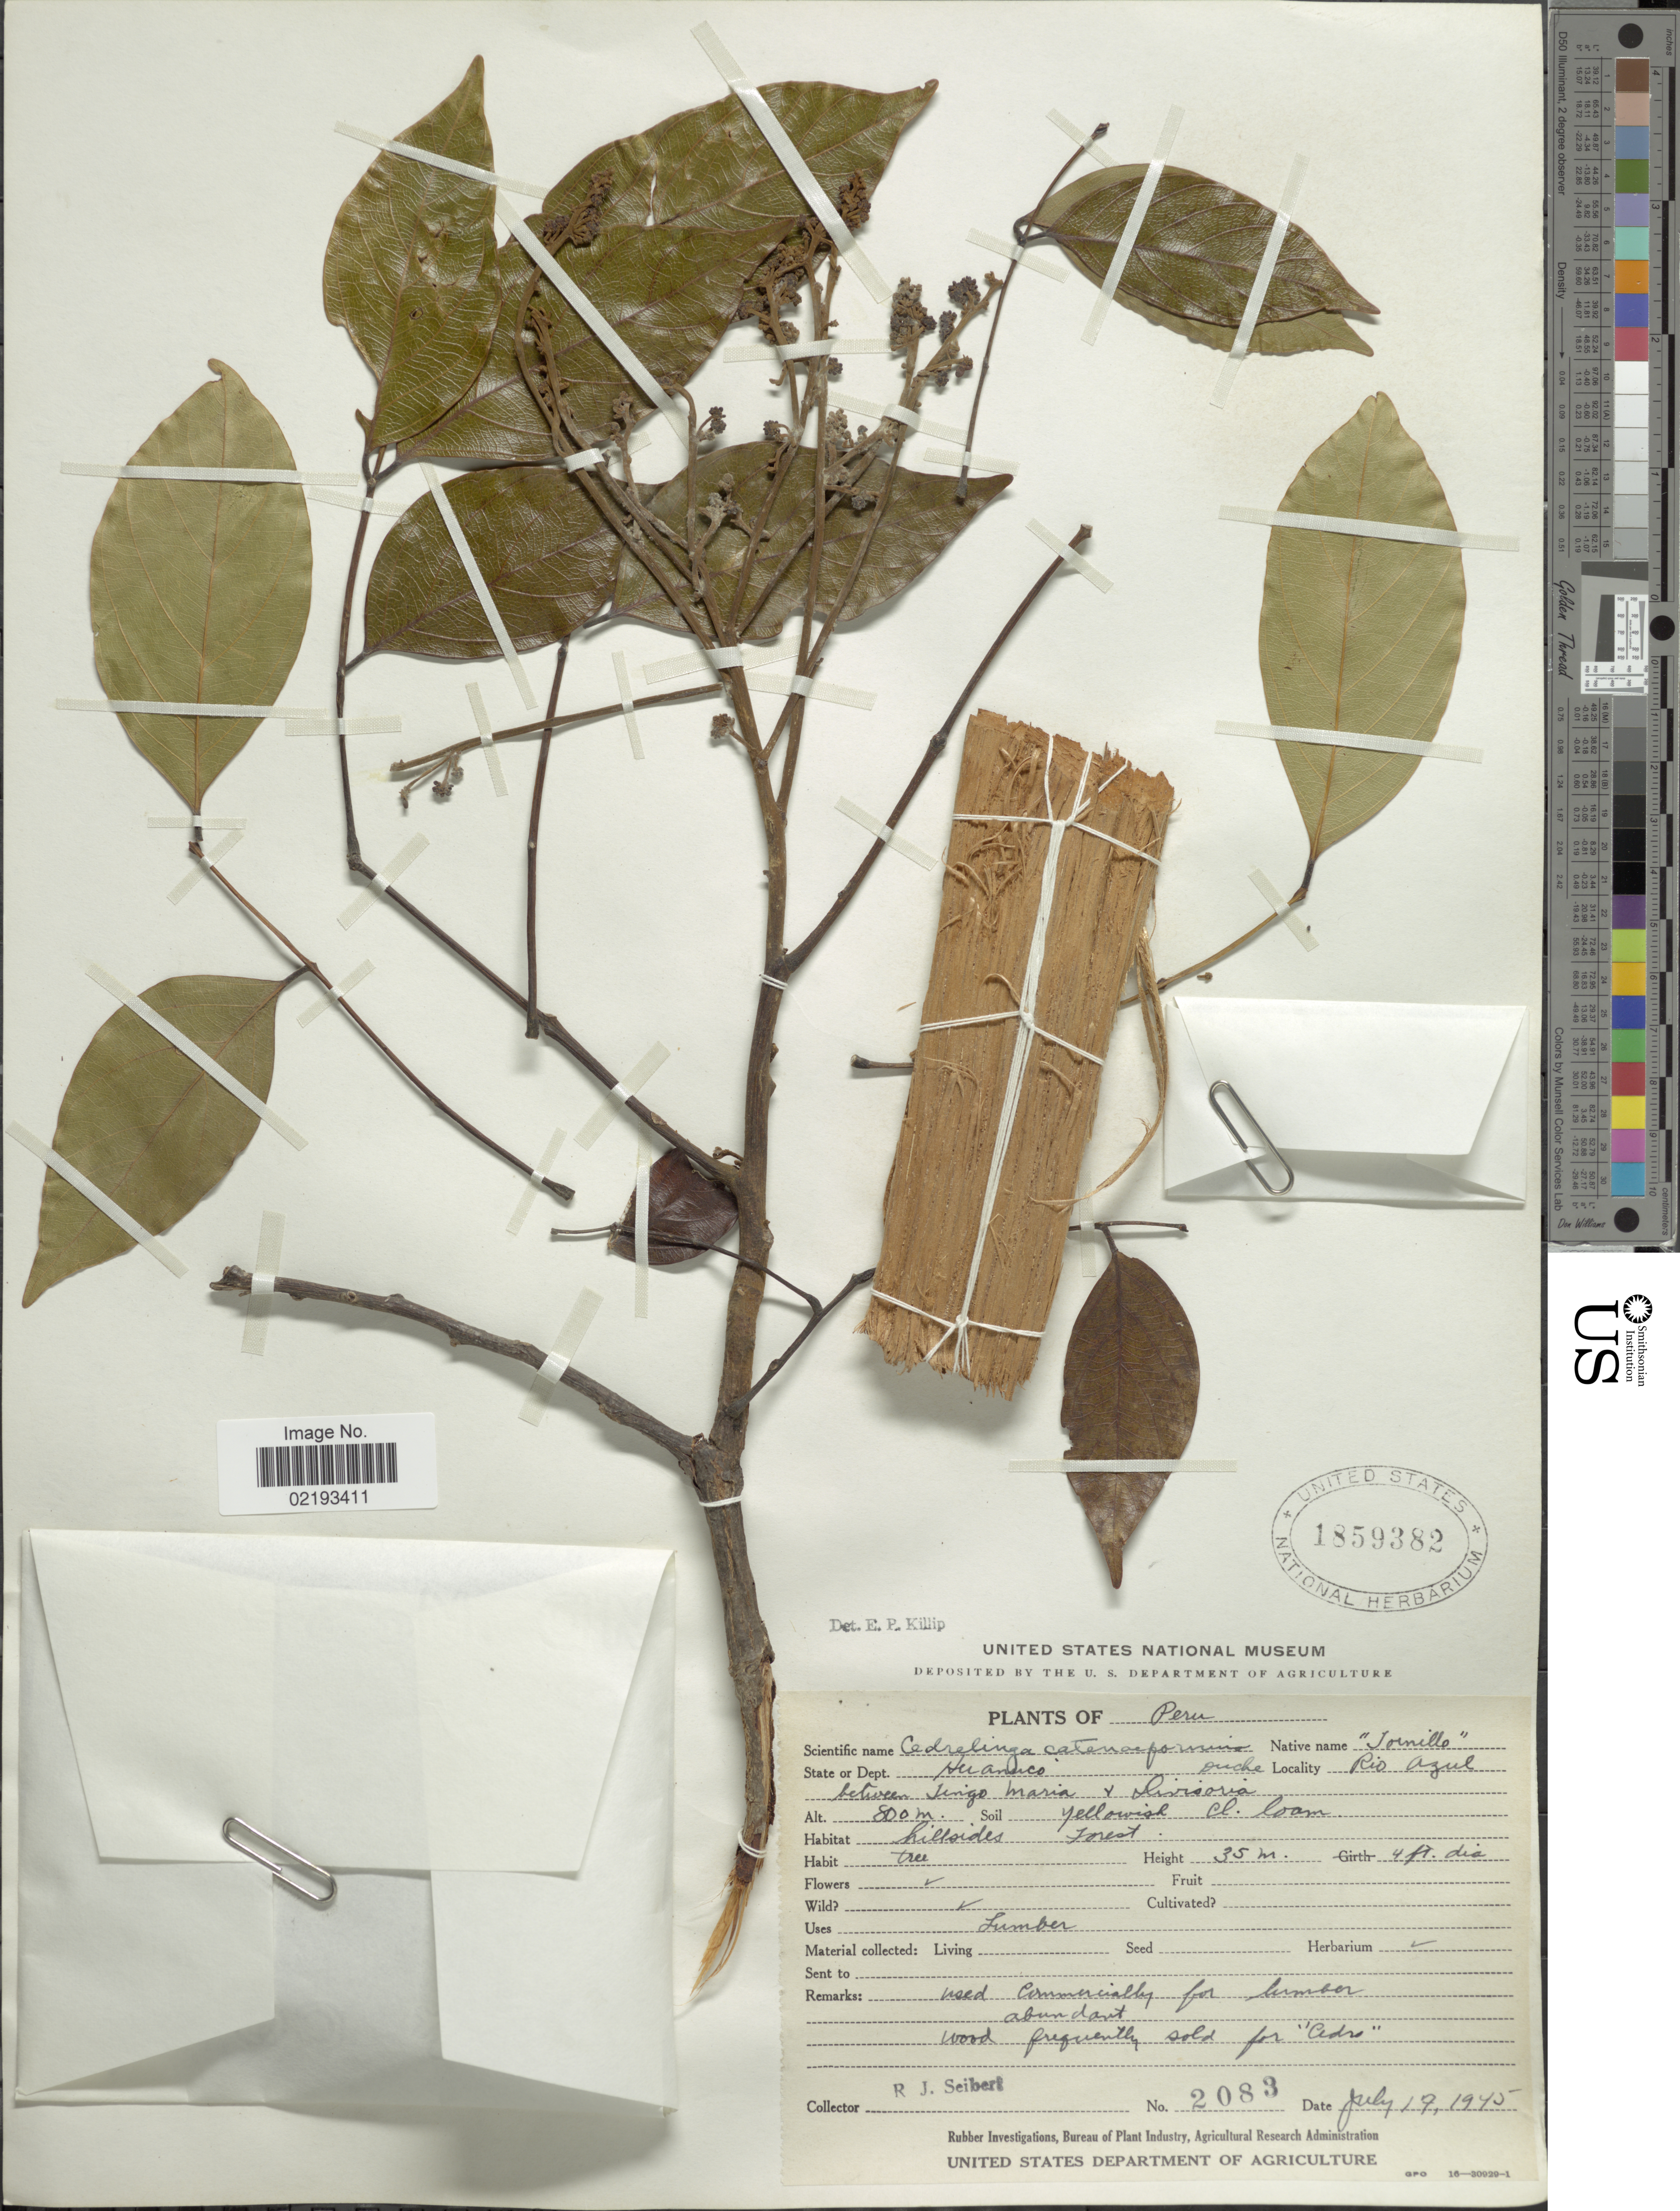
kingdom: Plantae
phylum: Tracheophyta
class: Magnoliopsida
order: Fabales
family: Fabaceae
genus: Cedrelinga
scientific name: Cedrelinga catenaeformis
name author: (Ducke) Ducke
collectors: R. J. Seibert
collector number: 2083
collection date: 1945-07-19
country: Peru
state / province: Huánuco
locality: Dept. Huanuco, Rio Azul between Jingo Maria + Divisoria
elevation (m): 800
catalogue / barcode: US 1859382